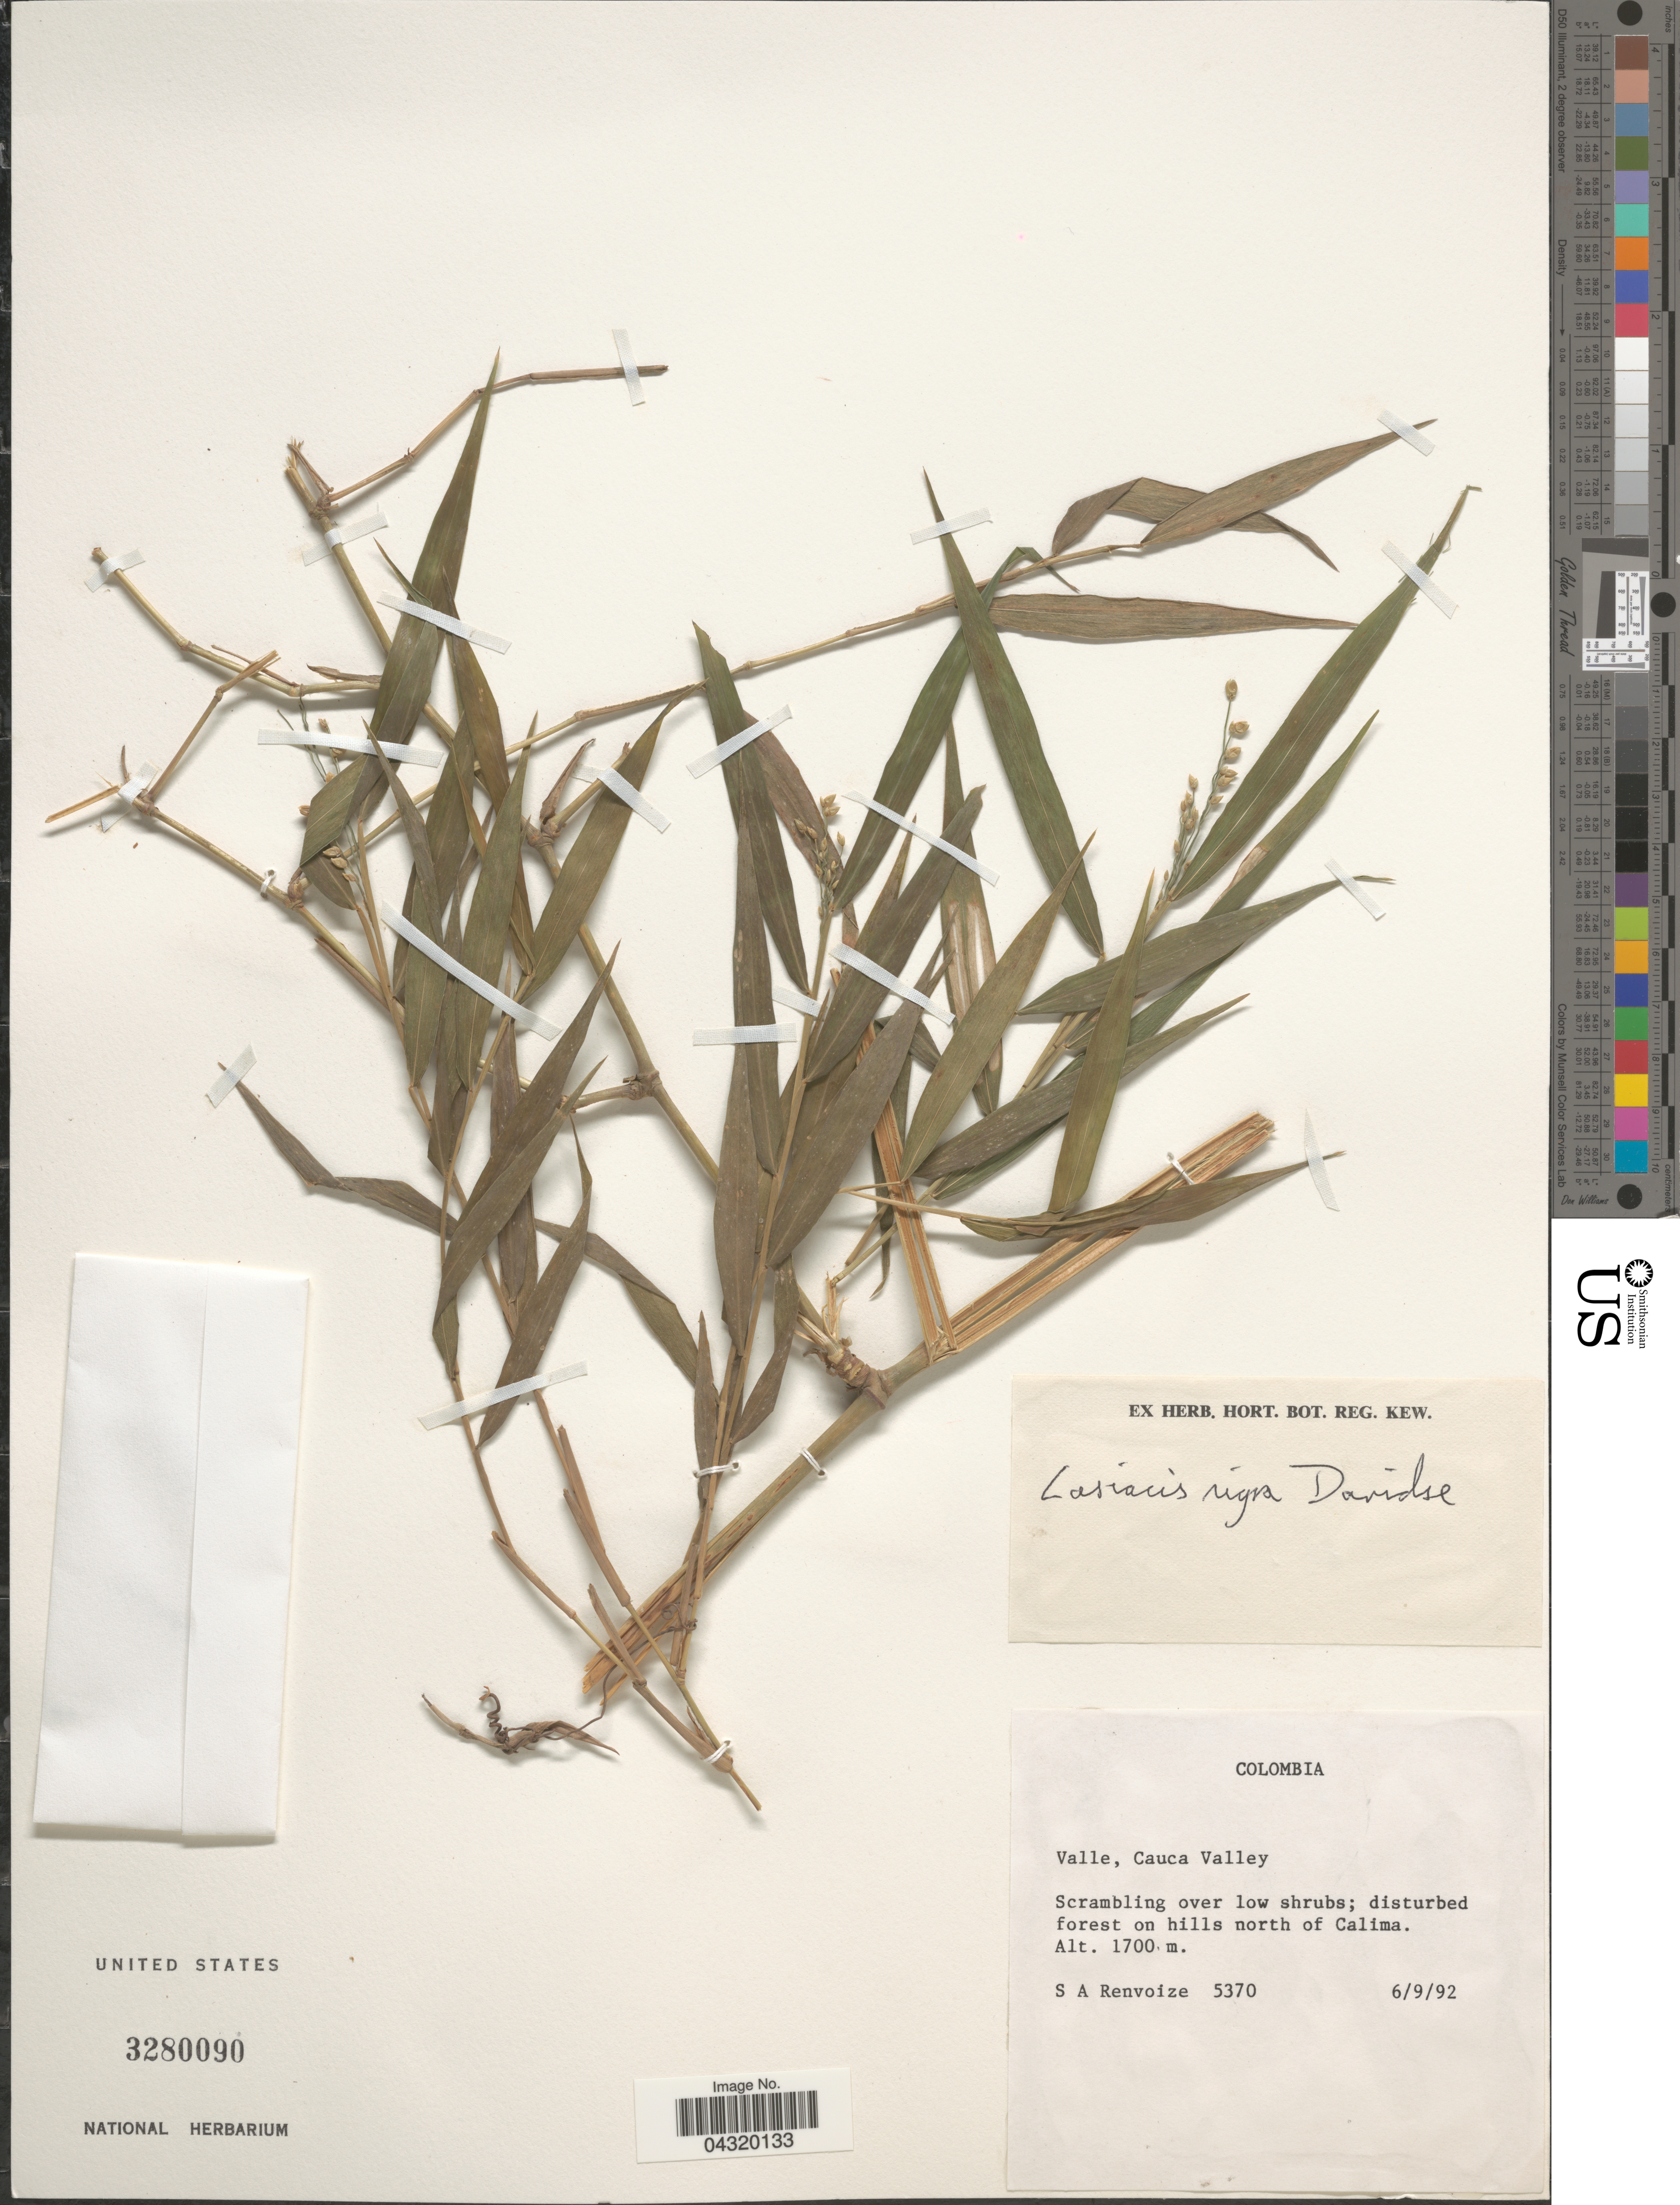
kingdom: Plantae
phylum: Tracheophyta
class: Liliopsida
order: Poales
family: Poaceae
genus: Lasiacis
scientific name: Lasiacis nigra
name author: Davidse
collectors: S. A. Renvoize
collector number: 5370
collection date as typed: Transcribed d/m/y: 6/9/92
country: Colombia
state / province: Valle del Cauca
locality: Valle, Cauca Valley. Scrambling over low shurbs; disturbed forest on hills north of Calima.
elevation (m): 1700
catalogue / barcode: US 3280090